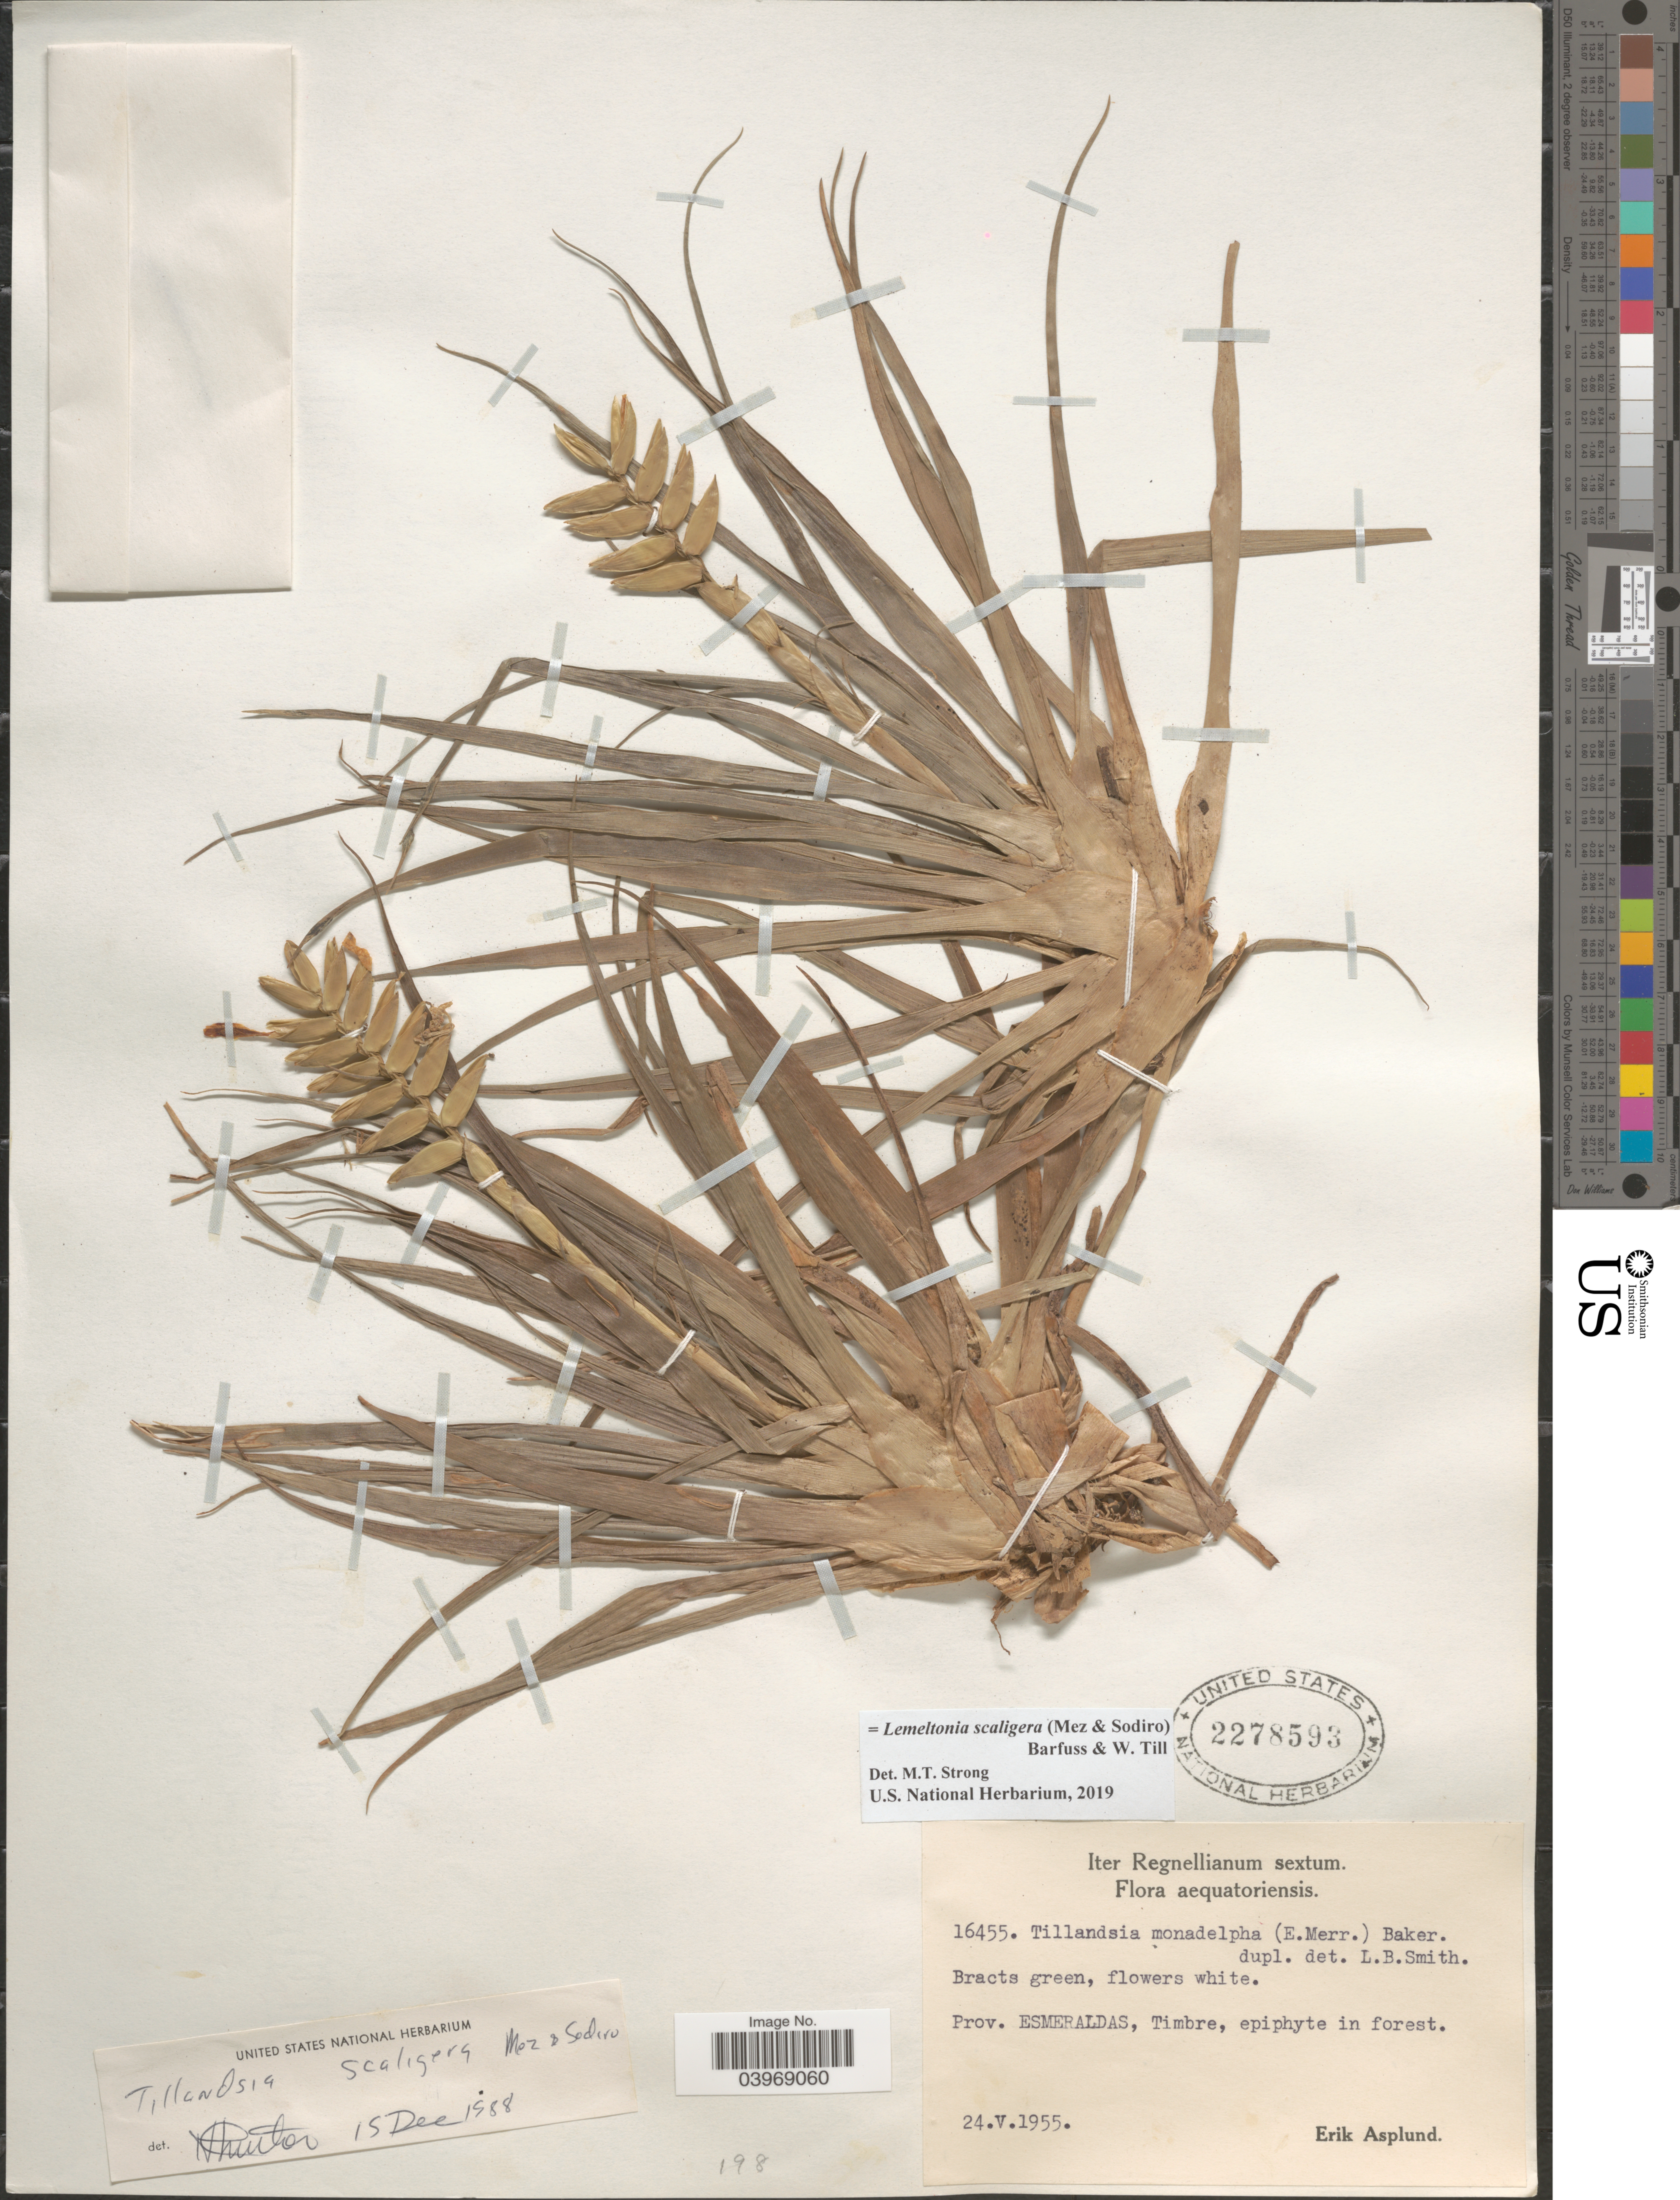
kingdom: Plantae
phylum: Tracheophyta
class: Liliopsida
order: Poales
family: Bromeliaceae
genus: Lemeltonia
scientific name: Lemeltonia scaligera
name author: (Mez & Sodiro) Barfuss & W. Till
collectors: E. Asplund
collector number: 16455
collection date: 1955-05-24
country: Ecuador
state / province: Esmeraldas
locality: Timbre.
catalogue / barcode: US 2278593